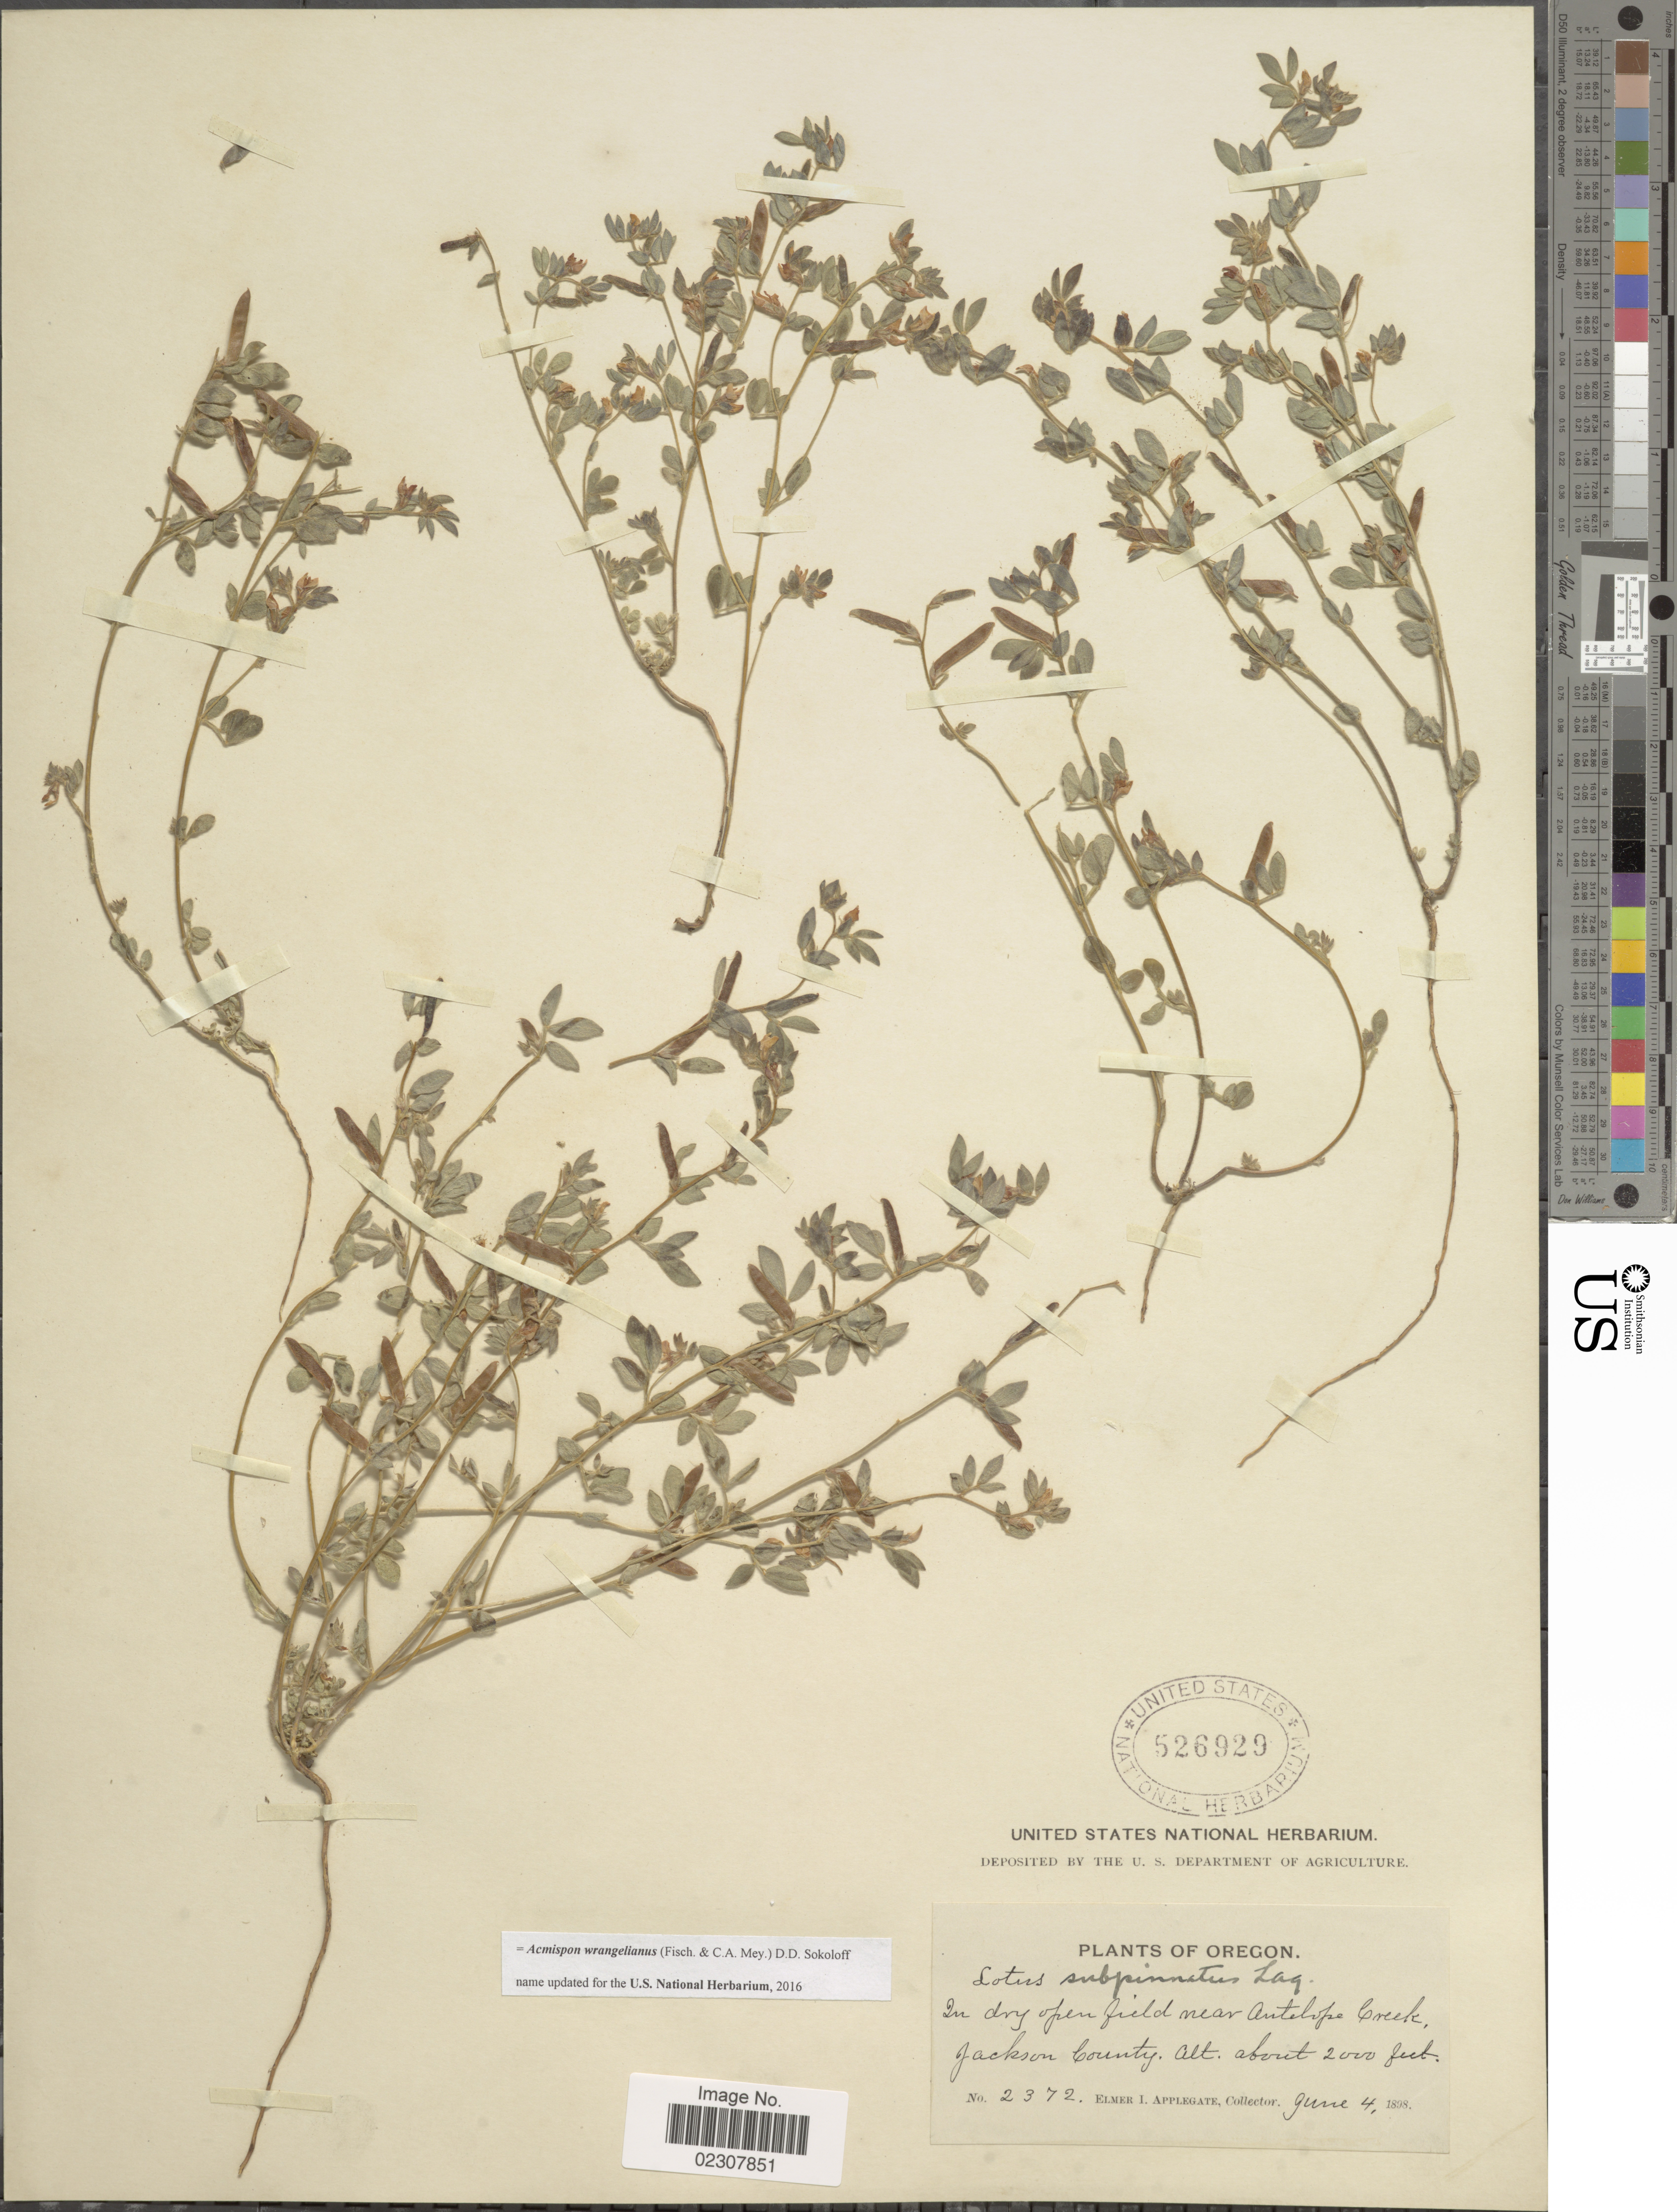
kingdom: Plantae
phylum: Tracheophyta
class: Magnoliopsida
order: Fabales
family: Fabaceae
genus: Acmispon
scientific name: Acmispon wrangelianus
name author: (Fisch. & C.A. Mey.) D.D. Sokoloff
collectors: E. I. Applegate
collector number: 2372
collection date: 1898-06-04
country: United States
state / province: Oregon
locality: In dry open field near Antelope Creek, Jackson County.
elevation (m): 610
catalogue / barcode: US 526929